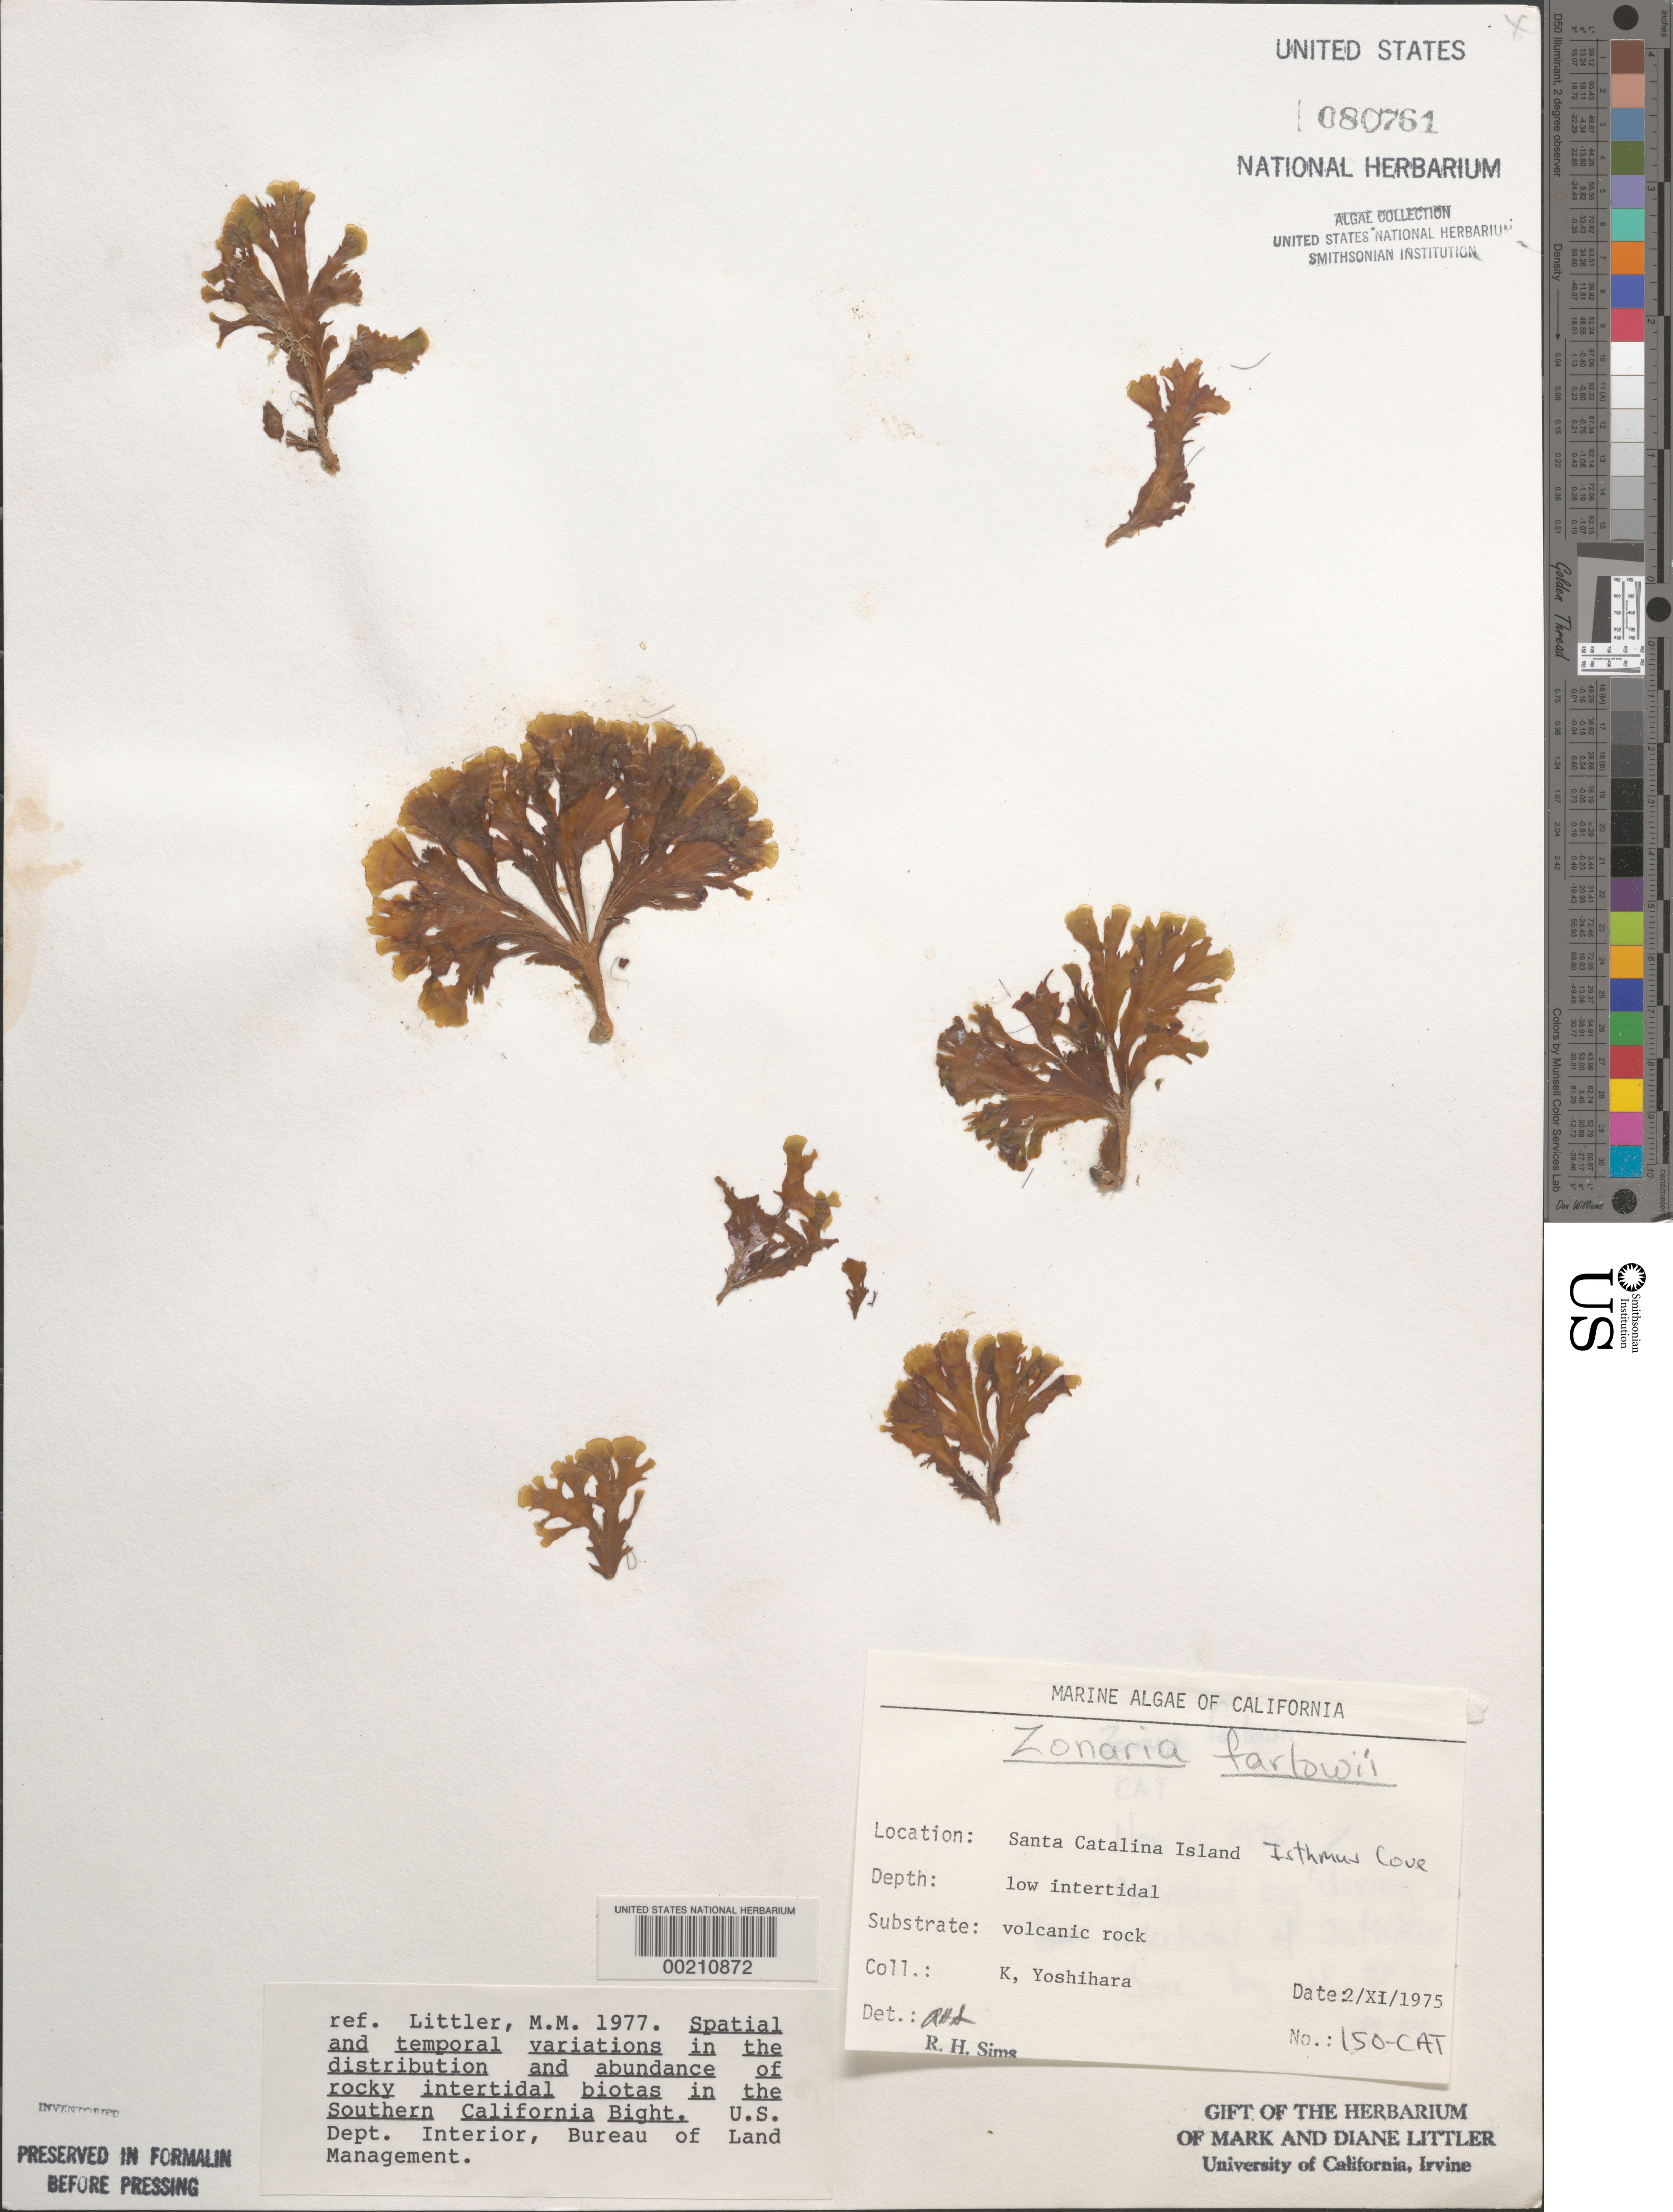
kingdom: Chromista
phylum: Ochrophyta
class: Phaeophyceae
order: Dictyotales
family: Dictyotaceae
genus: Zonaria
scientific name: Zonaria farlowii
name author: Setch. & N.L. Gardner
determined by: Sims, Robert H.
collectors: K. Yoshihara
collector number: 150-CAT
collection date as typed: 02 Nov 1975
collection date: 1975-11-02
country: United States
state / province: California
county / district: Los Angeles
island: Santa Catalina Island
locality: Fishermen Cove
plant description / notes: BLM-SOCALBIGHT Rocky Intertidal Survey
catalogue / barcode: US 80761